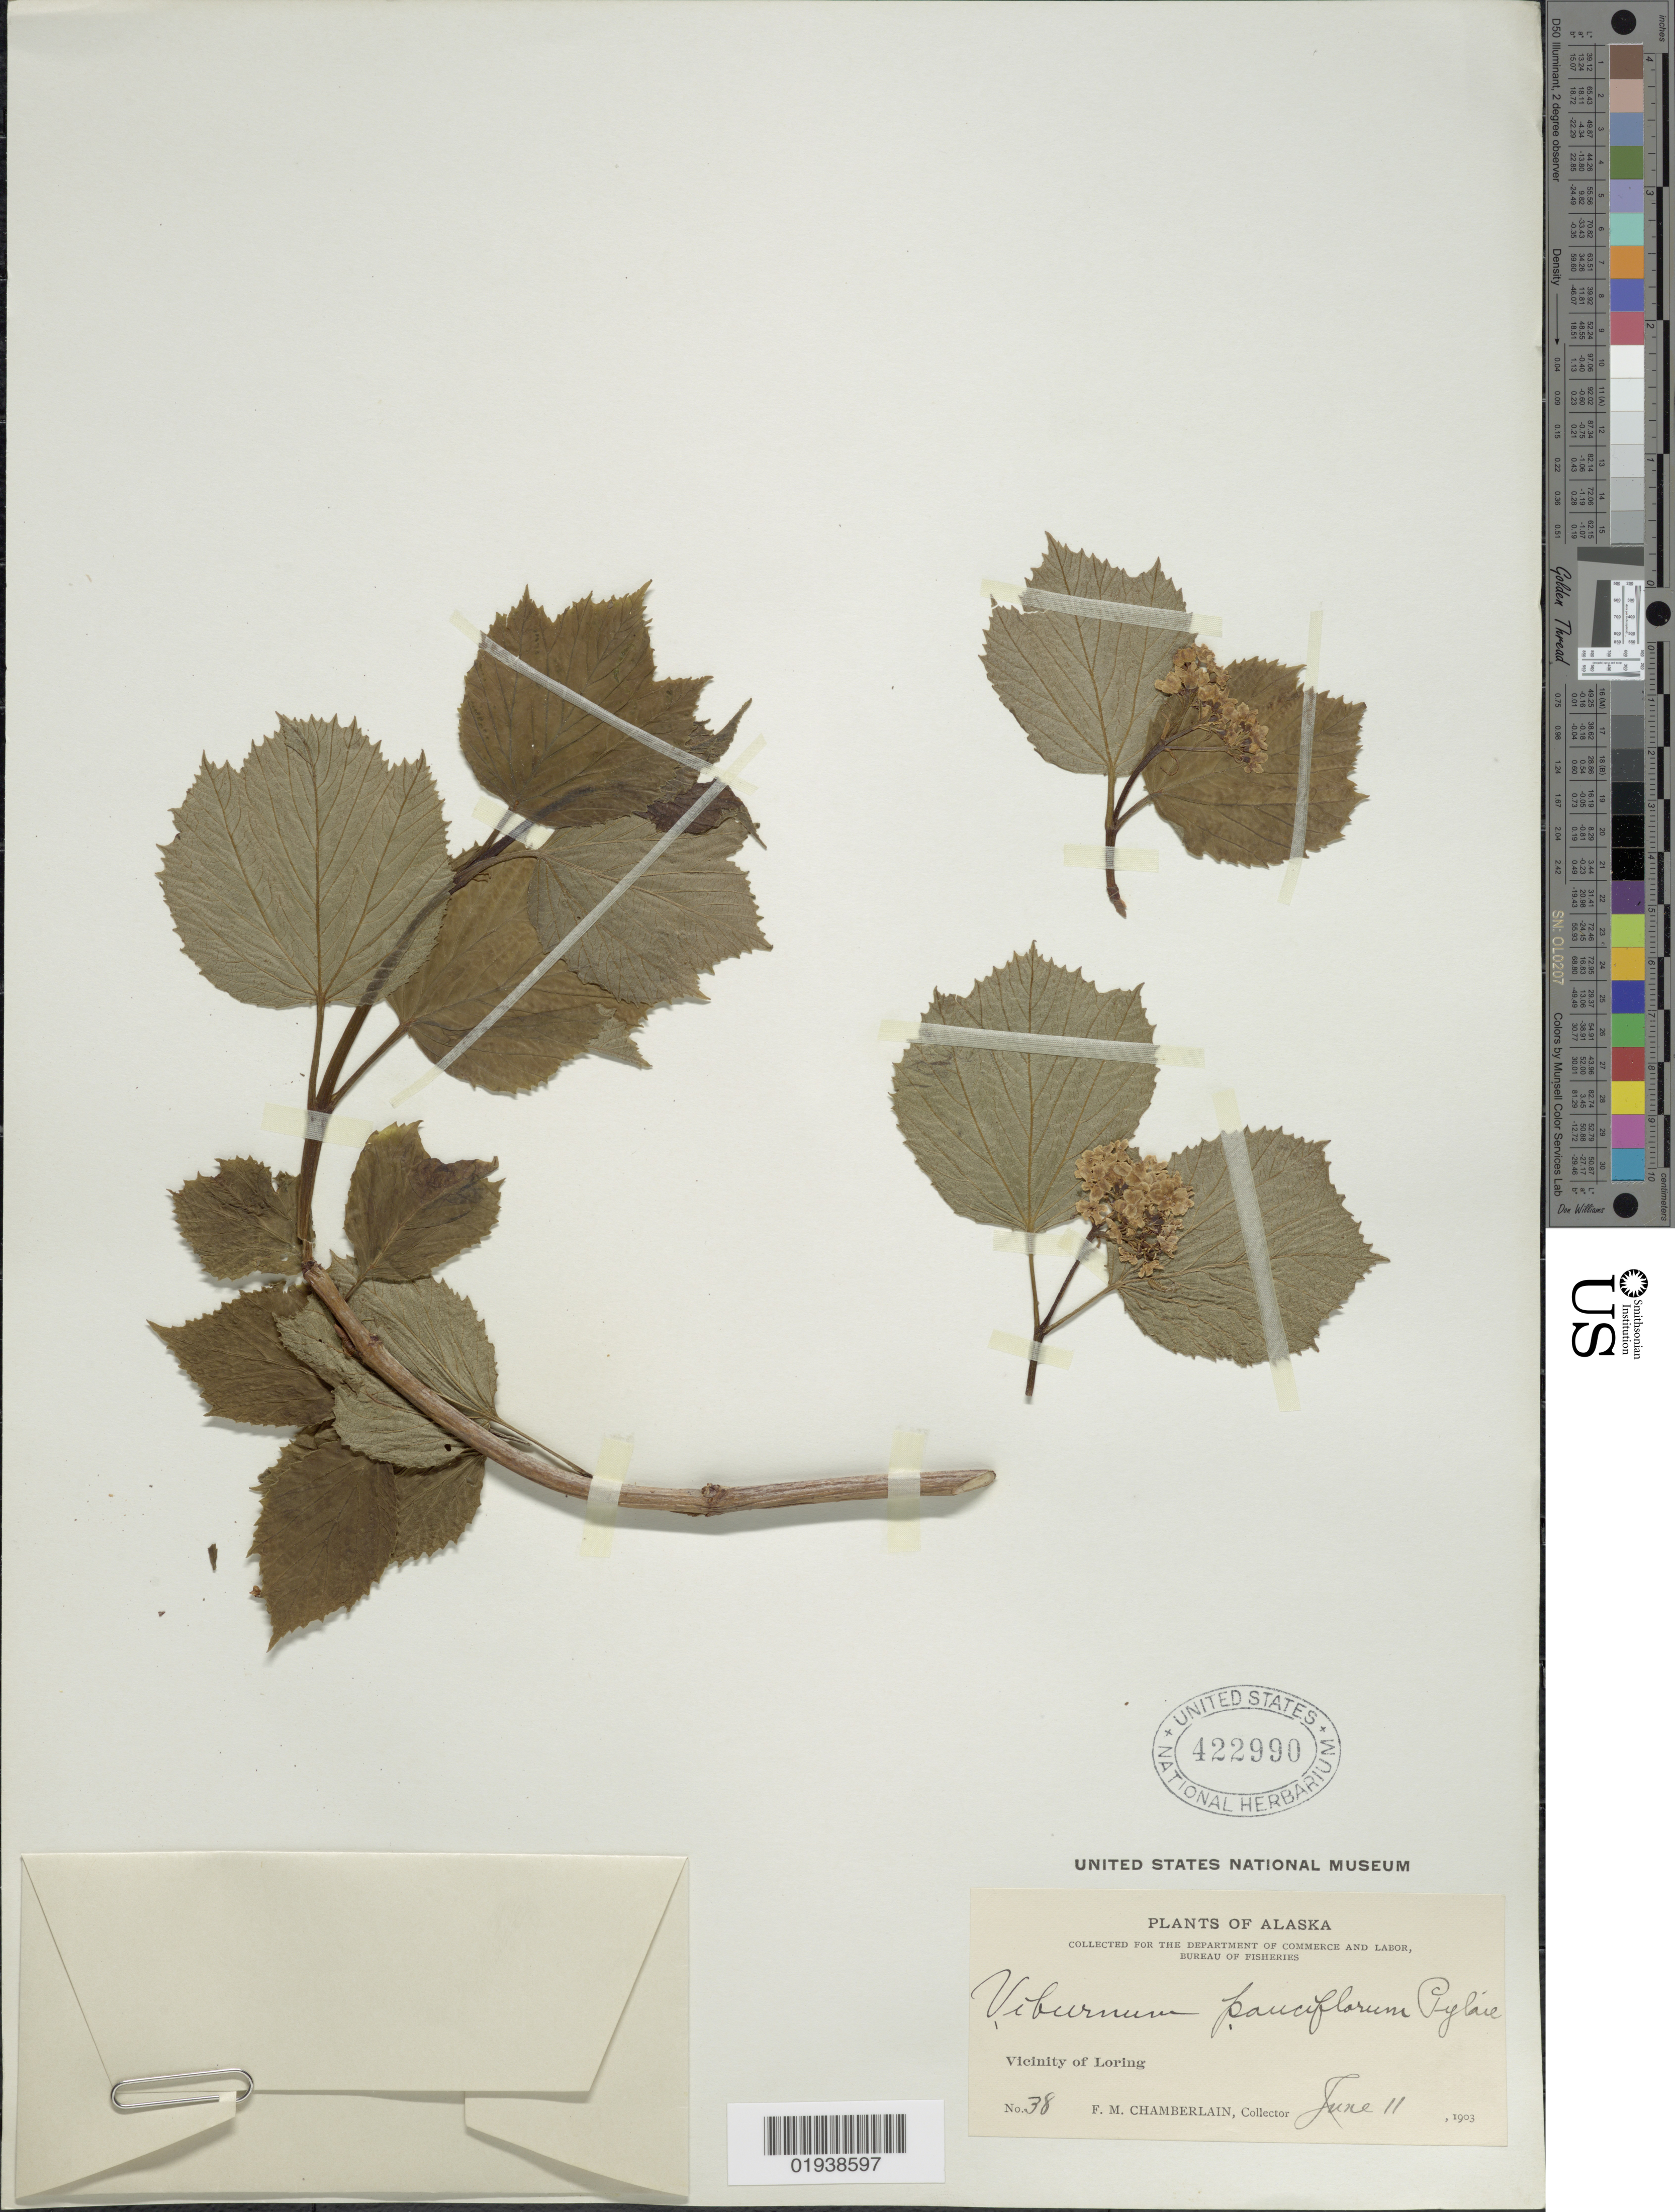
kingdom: Plantae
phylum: Tracheophyta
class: Magnoliopsida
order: Dipsacales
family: Viburnaceae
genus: Viburnum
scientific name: Viburnum edule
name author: (Michx.) Raf.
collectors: F. Chamberlain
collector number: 38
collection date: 1903-06-11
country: United States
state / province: Alaska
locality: Vicinity of Loring.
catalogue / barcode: US 422990